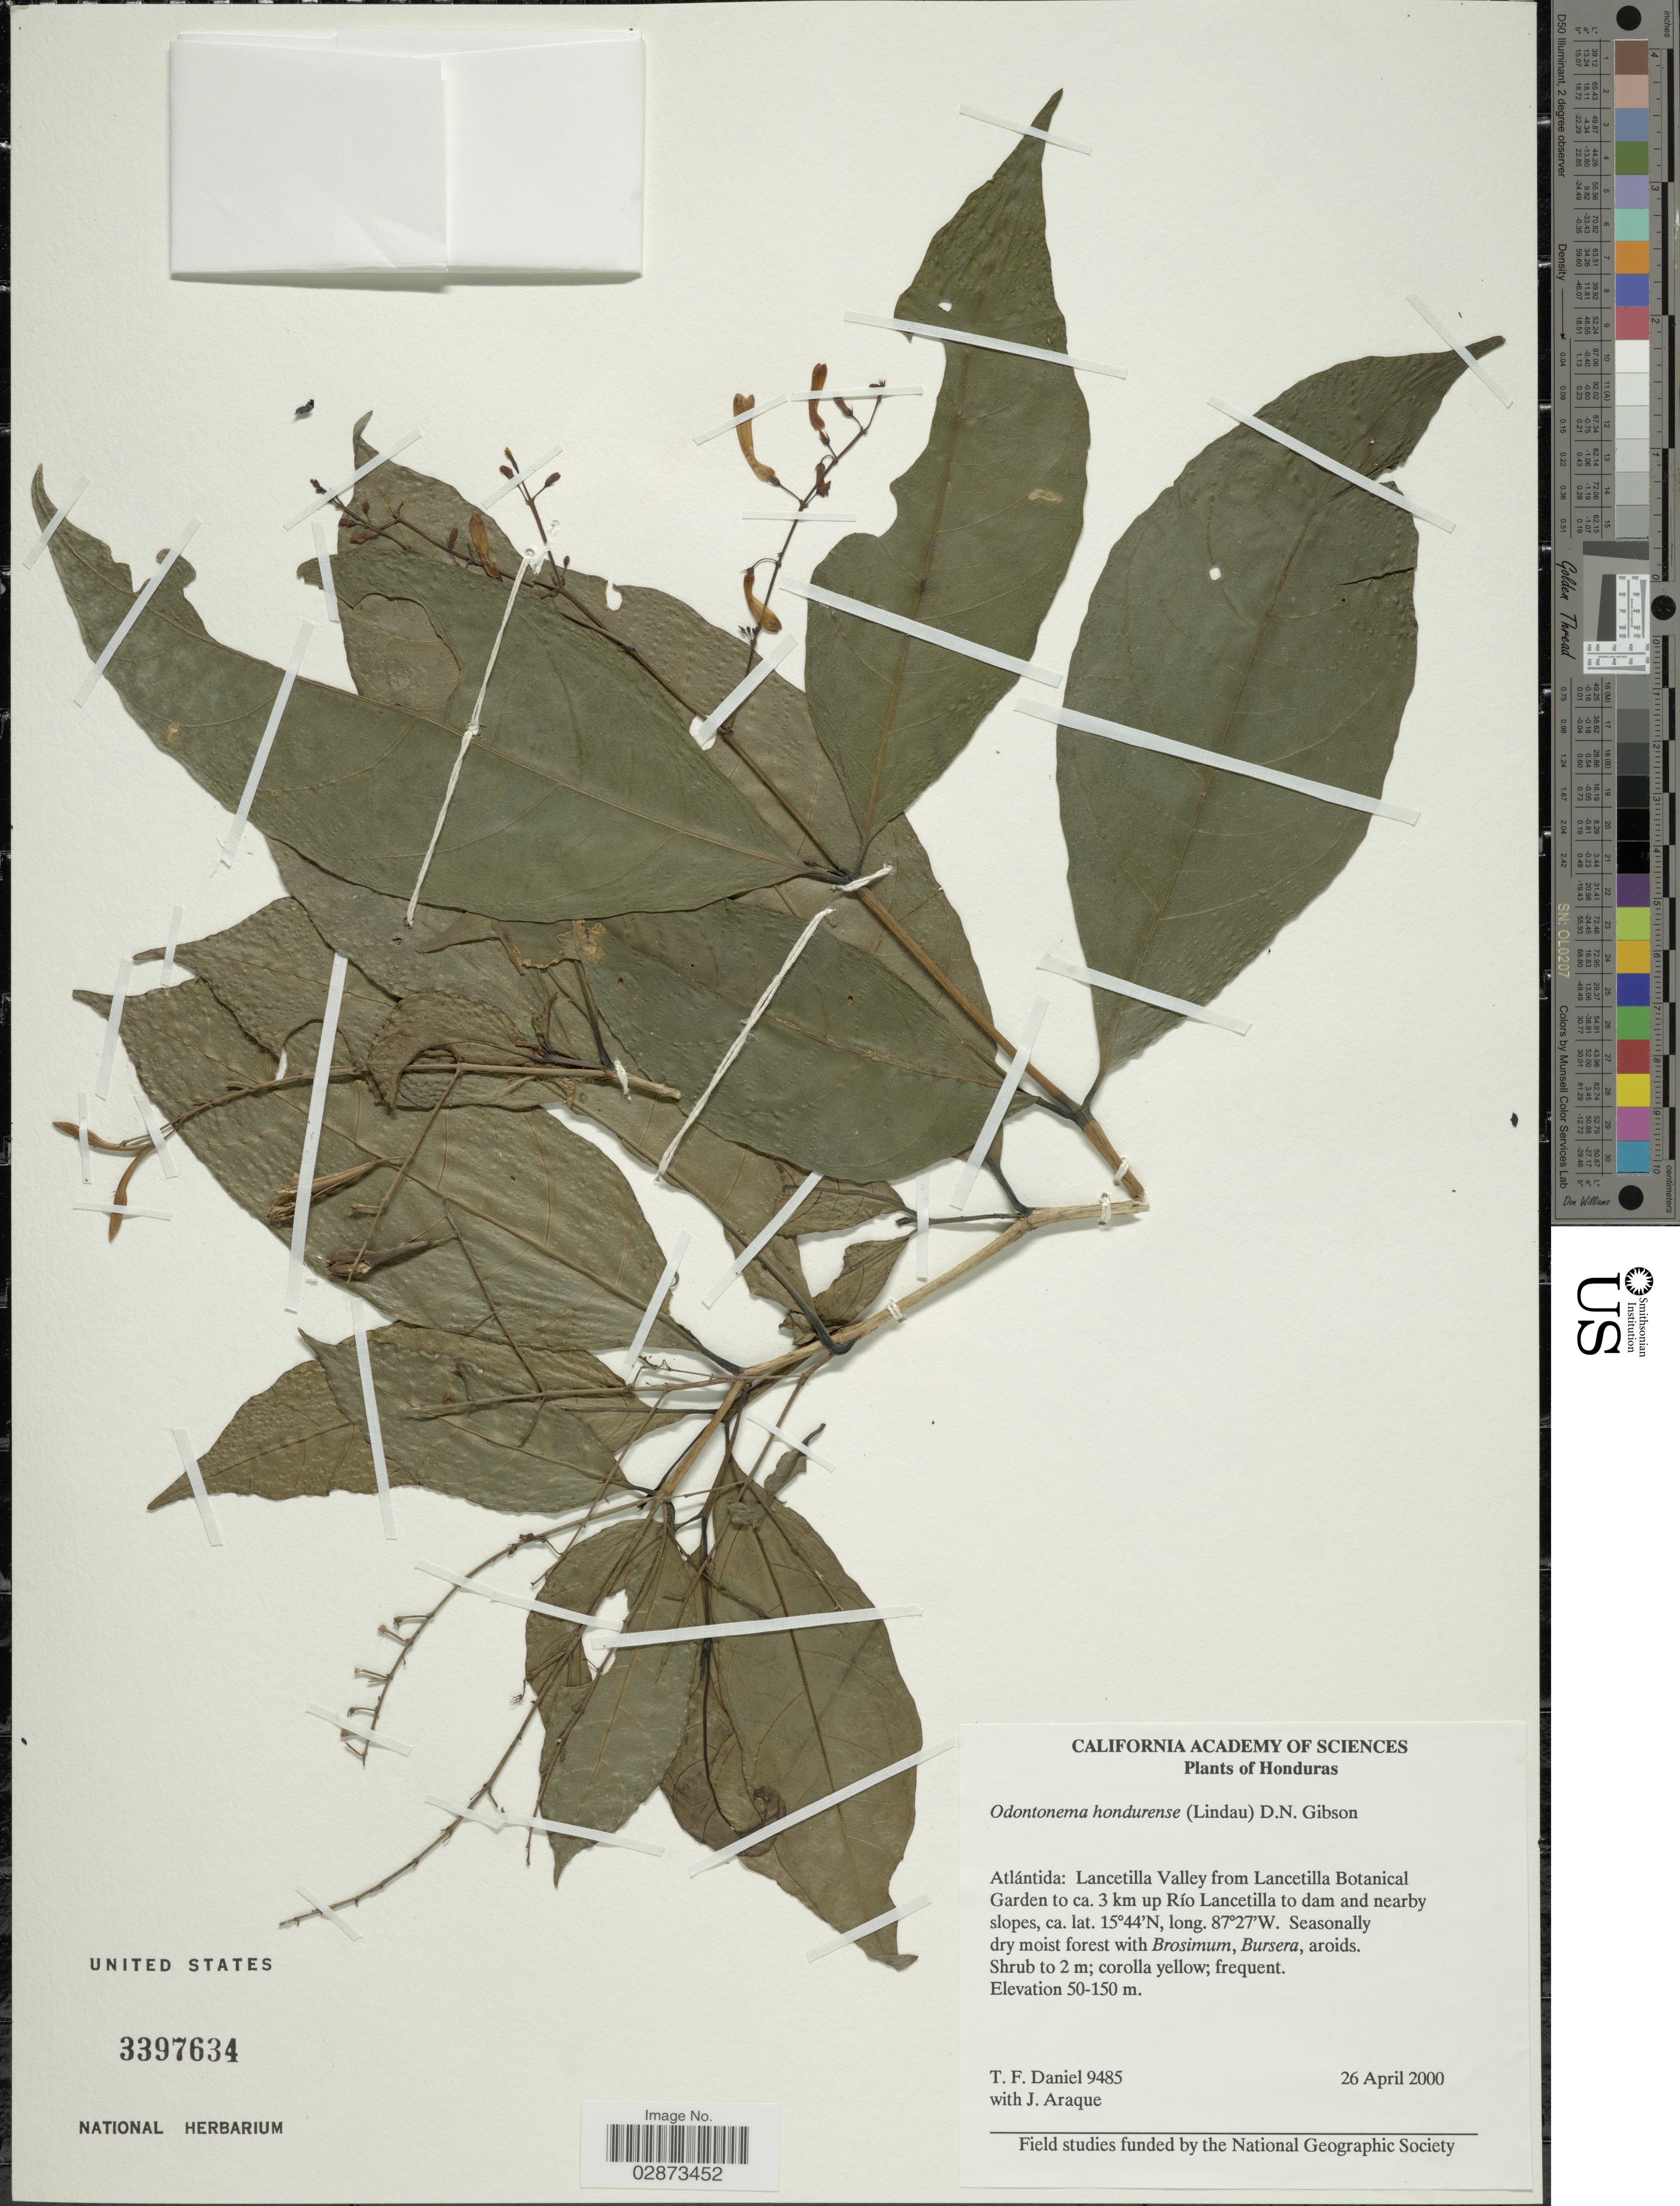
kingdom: Plantae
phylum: Tracheophyta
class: Magnoliopsida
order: Lamiales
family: Acanthaceae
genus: Odontonema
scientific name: Odontonema hondurensis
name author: (Lindau) D.N. Gibson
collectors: T. F. Daniel & J. Araque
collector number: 9485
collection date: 2000-04-26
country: Honduras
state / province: Atlántida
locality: Lancetilla Valley from Lancetilla Botanical Garden to ca. 3 km up Río Lancetilla to dam and nearby slopes.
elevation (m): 50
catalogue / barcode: US 3397634